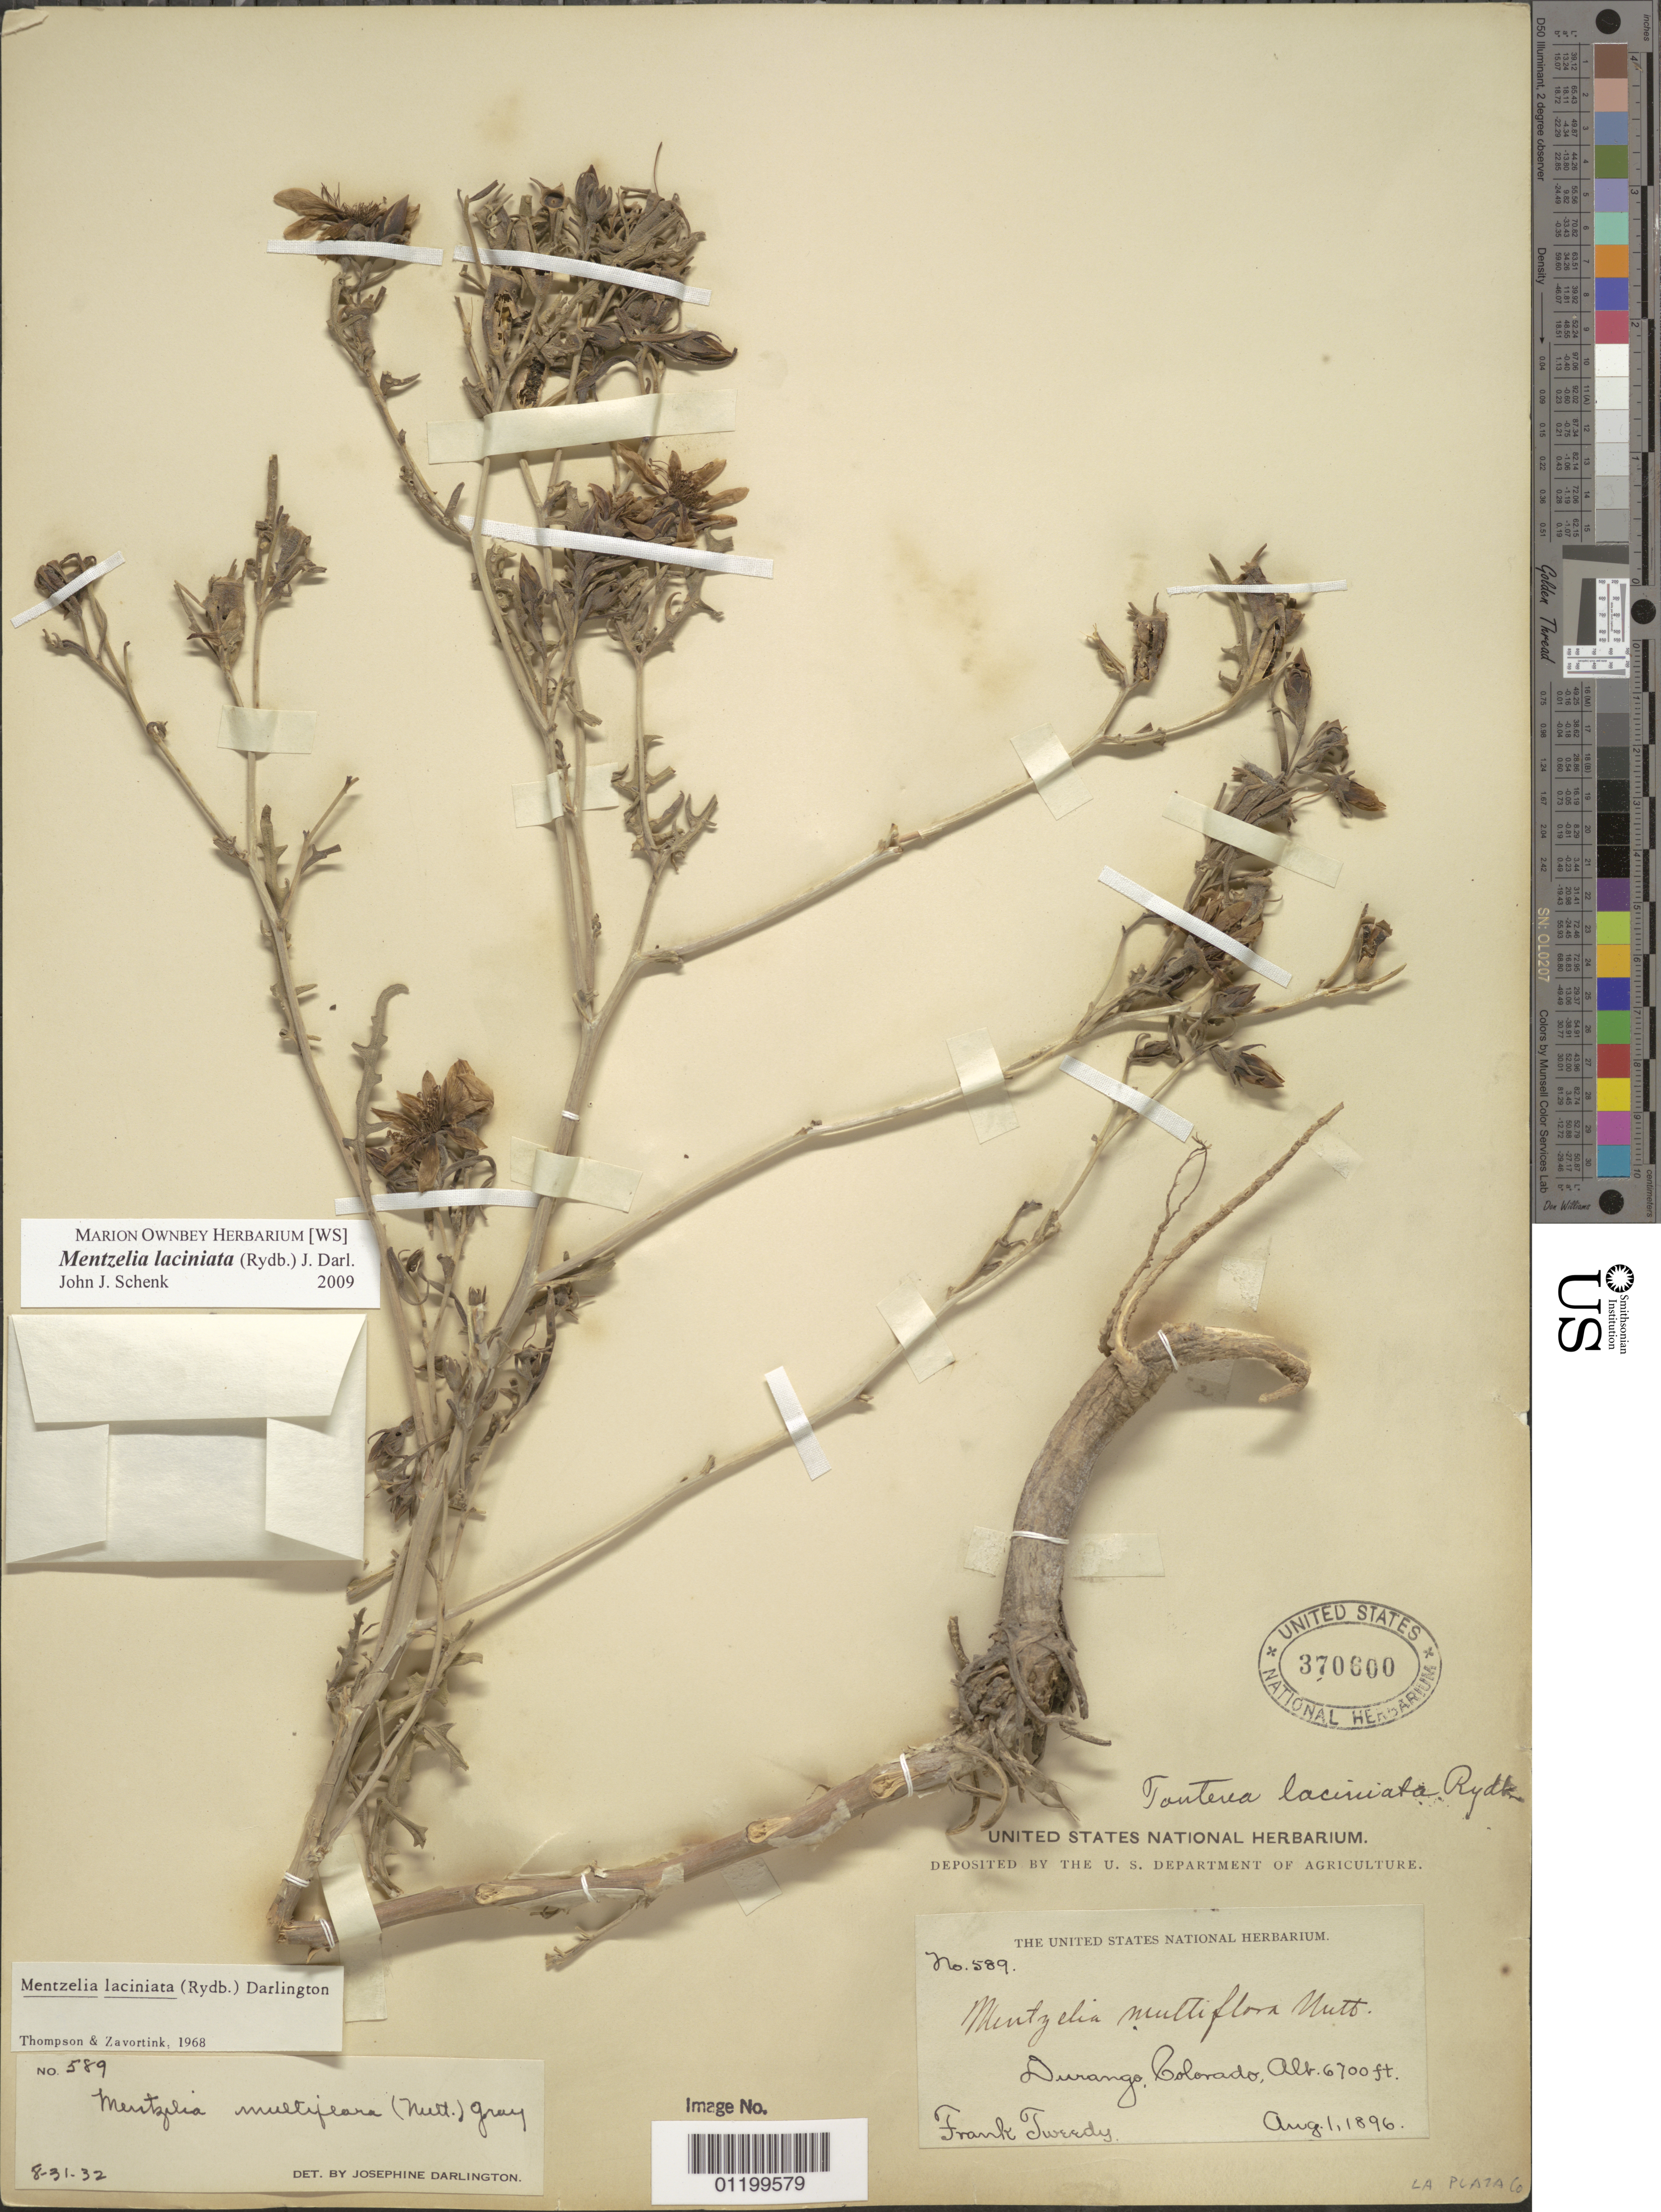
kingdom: Plantae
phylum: Tracheophyta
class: Magnoliopsida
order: Cornales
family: Loasaceae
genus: Mentzelia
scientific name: Mentzelia laciniata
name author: (Rydb.) J. Darl.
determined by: Schenk, John J.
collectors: F. Tweedy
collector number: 589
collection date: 1896-08-01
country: United States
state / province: Colorado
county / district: La Plata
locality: Durango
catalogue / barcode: US 370600